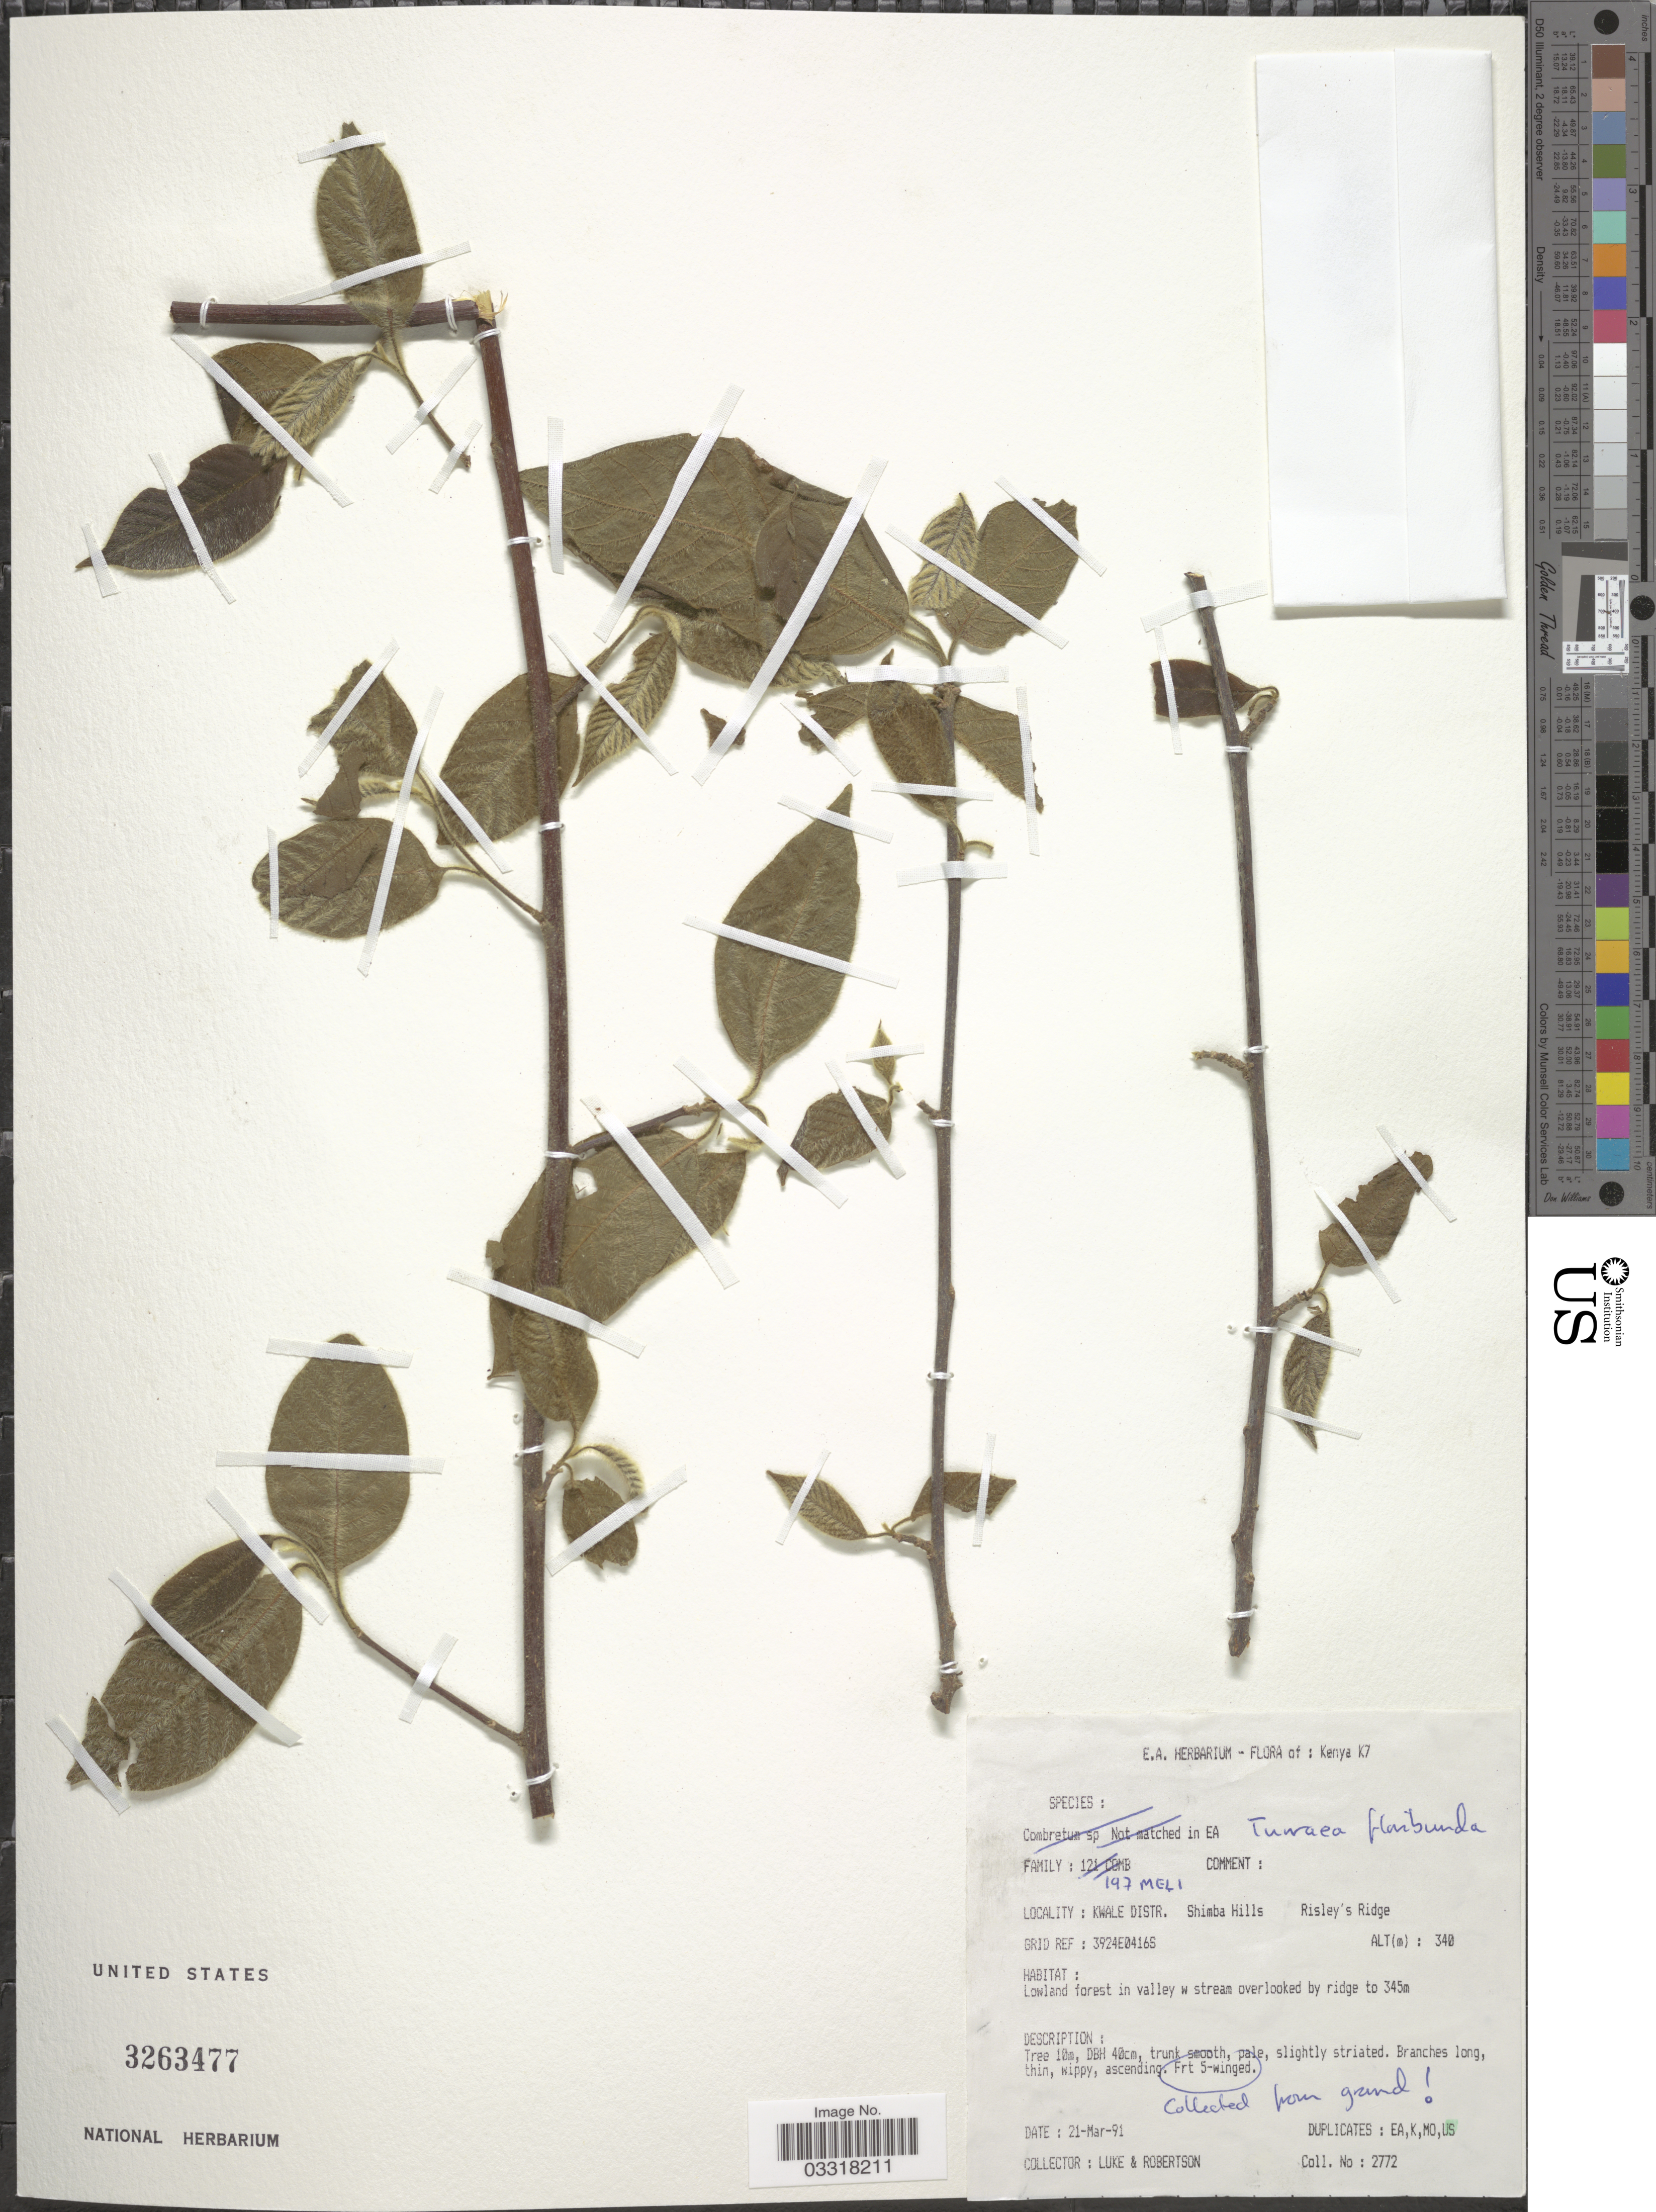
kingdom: Plantae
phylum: Tracheophyta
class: Magnoliopsida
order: Sapindales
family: Meliaceae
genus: Turraea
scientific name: Turraea floribunda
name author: Hochst.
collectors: -. Luke & -. Robertson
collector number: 2772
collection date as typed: Transcribed d/m/y: 21/3/91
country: Kenya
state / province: Kwale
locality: Kenya K7. Kwale Distr. Shimba Hills Rishley's Ridge.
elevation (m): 340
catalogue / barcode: US 3263477